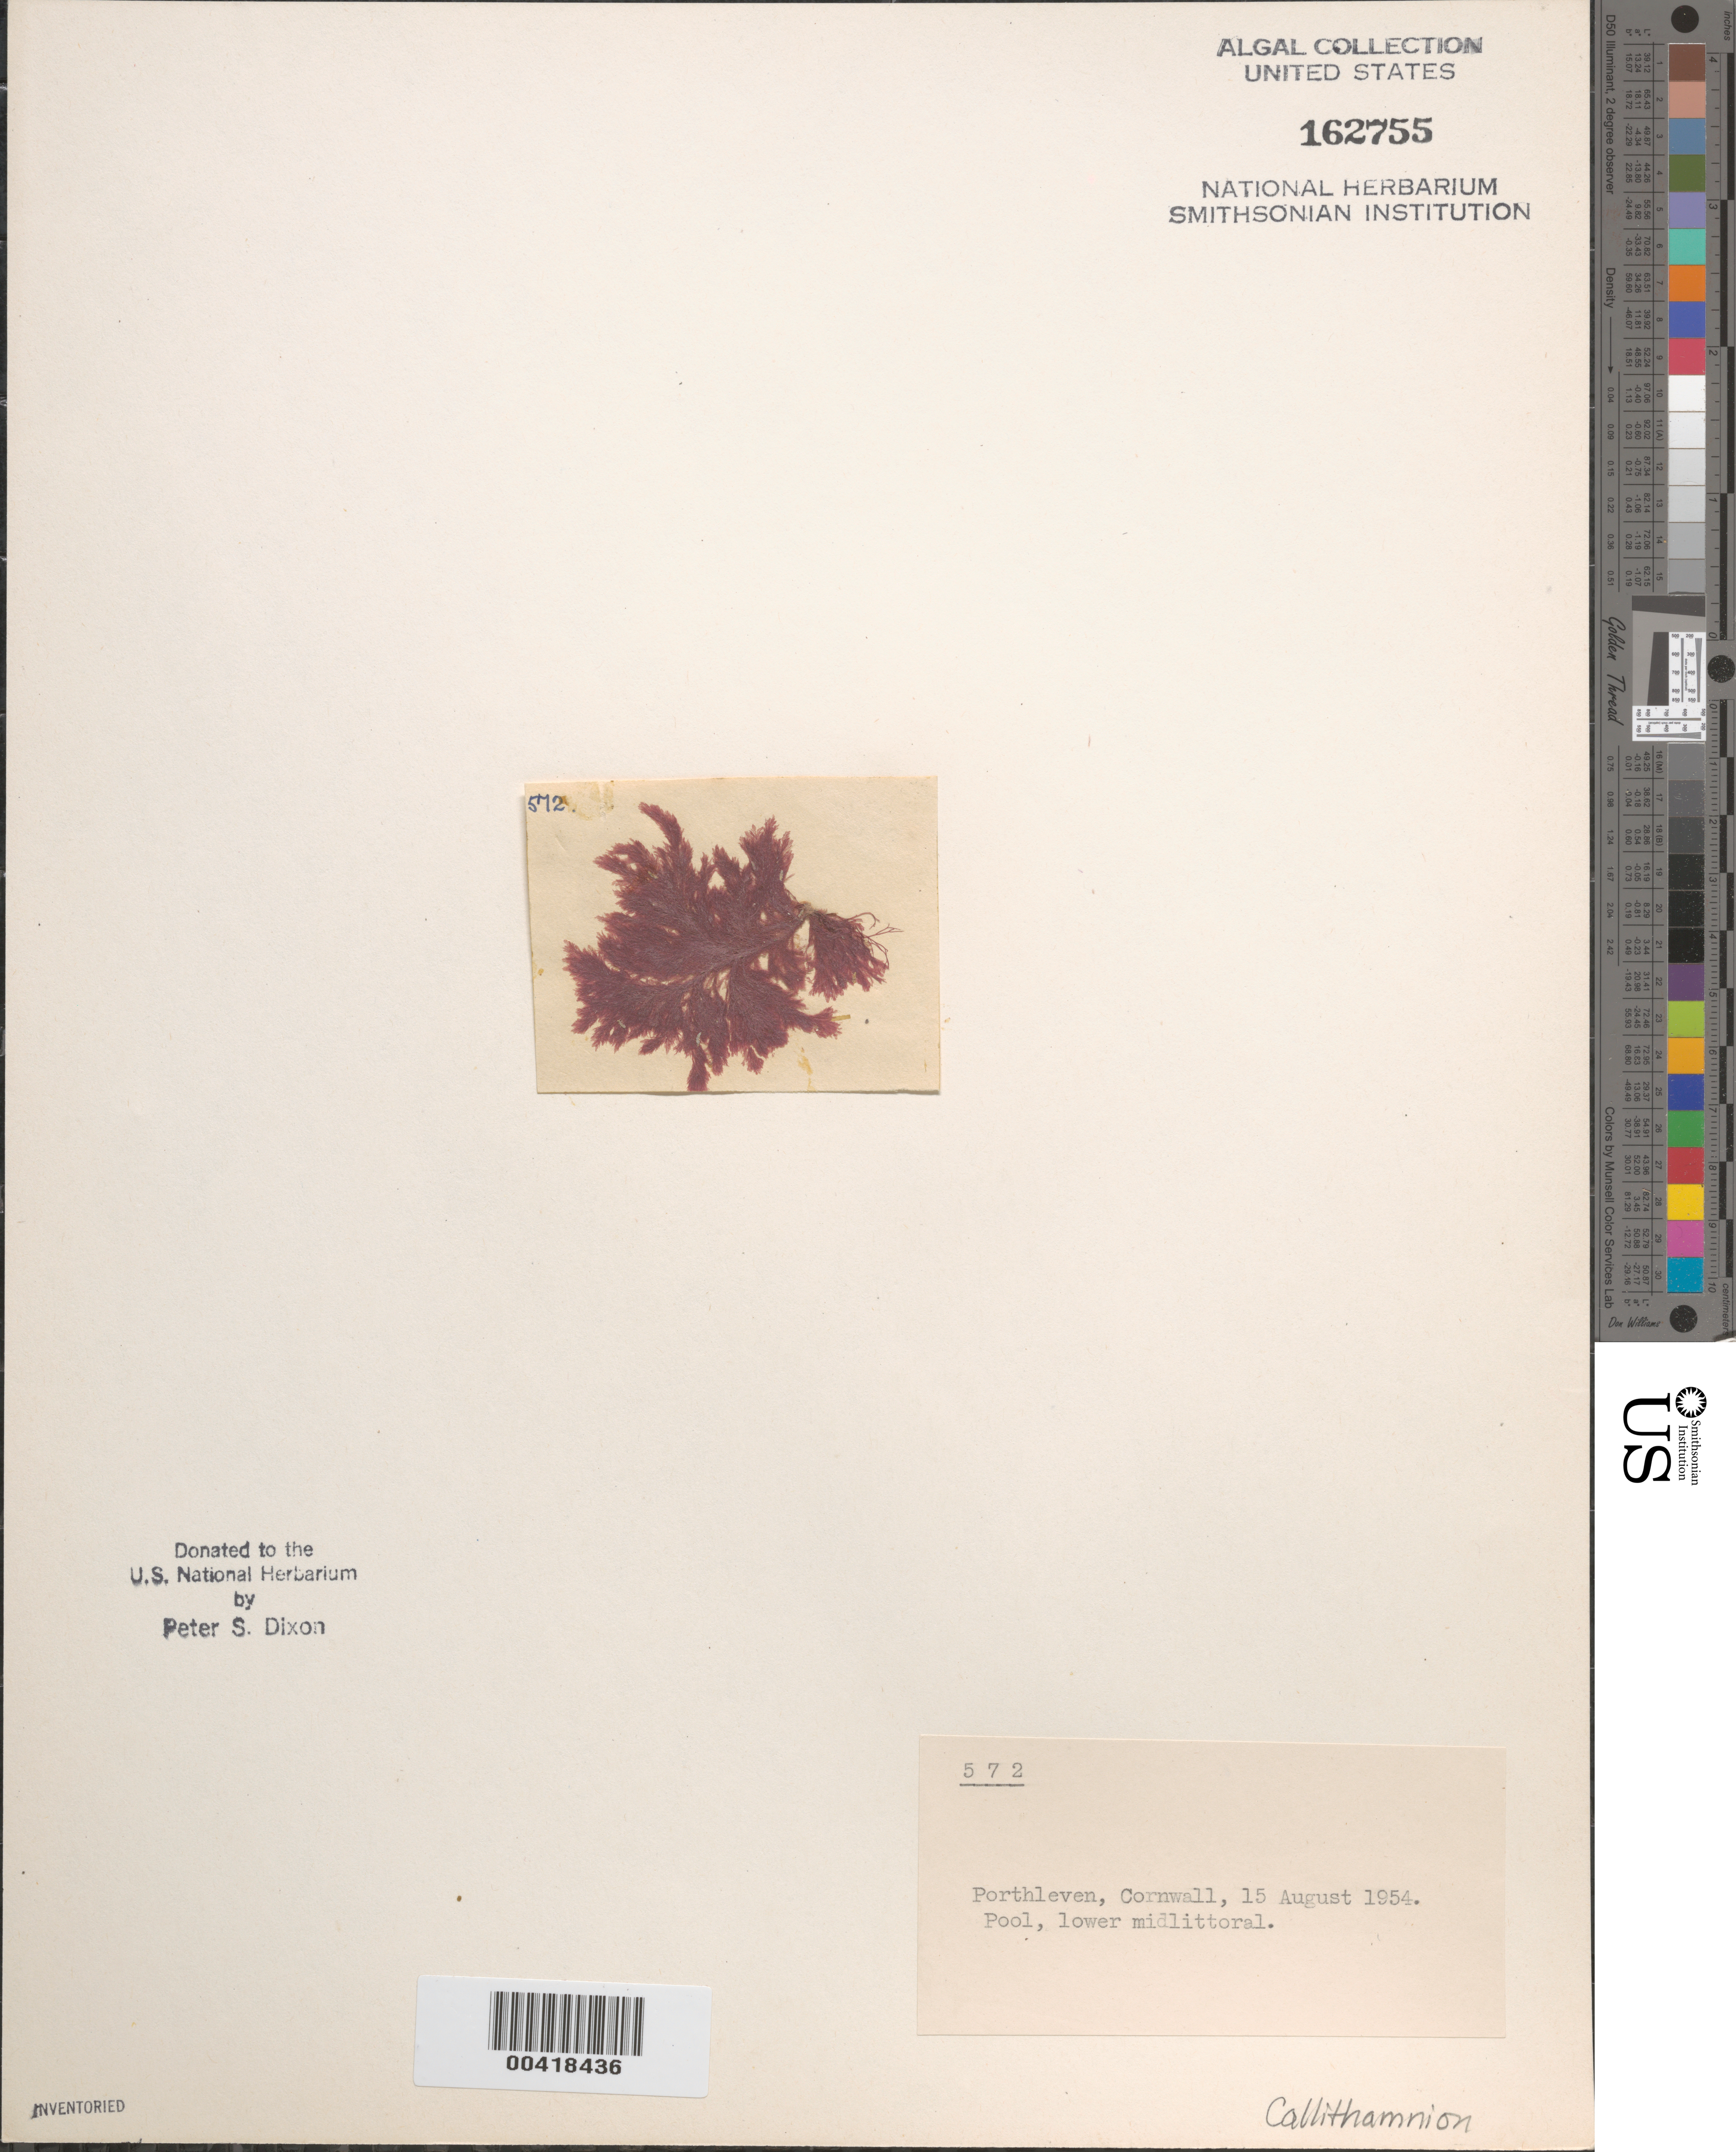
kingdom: Plantae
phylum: Rhodophyta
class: Florideophyceae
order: Ceramiales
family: Callithamniaceae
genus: Callithamnion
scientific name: Callithamnion sp.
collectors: P. S. Dixon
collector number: PSD 572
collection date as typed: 15 Aug 1954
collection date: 1954-08-15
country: United Kingdom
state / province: England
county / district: Cornwall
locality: Porthleven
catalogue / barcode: US 162755